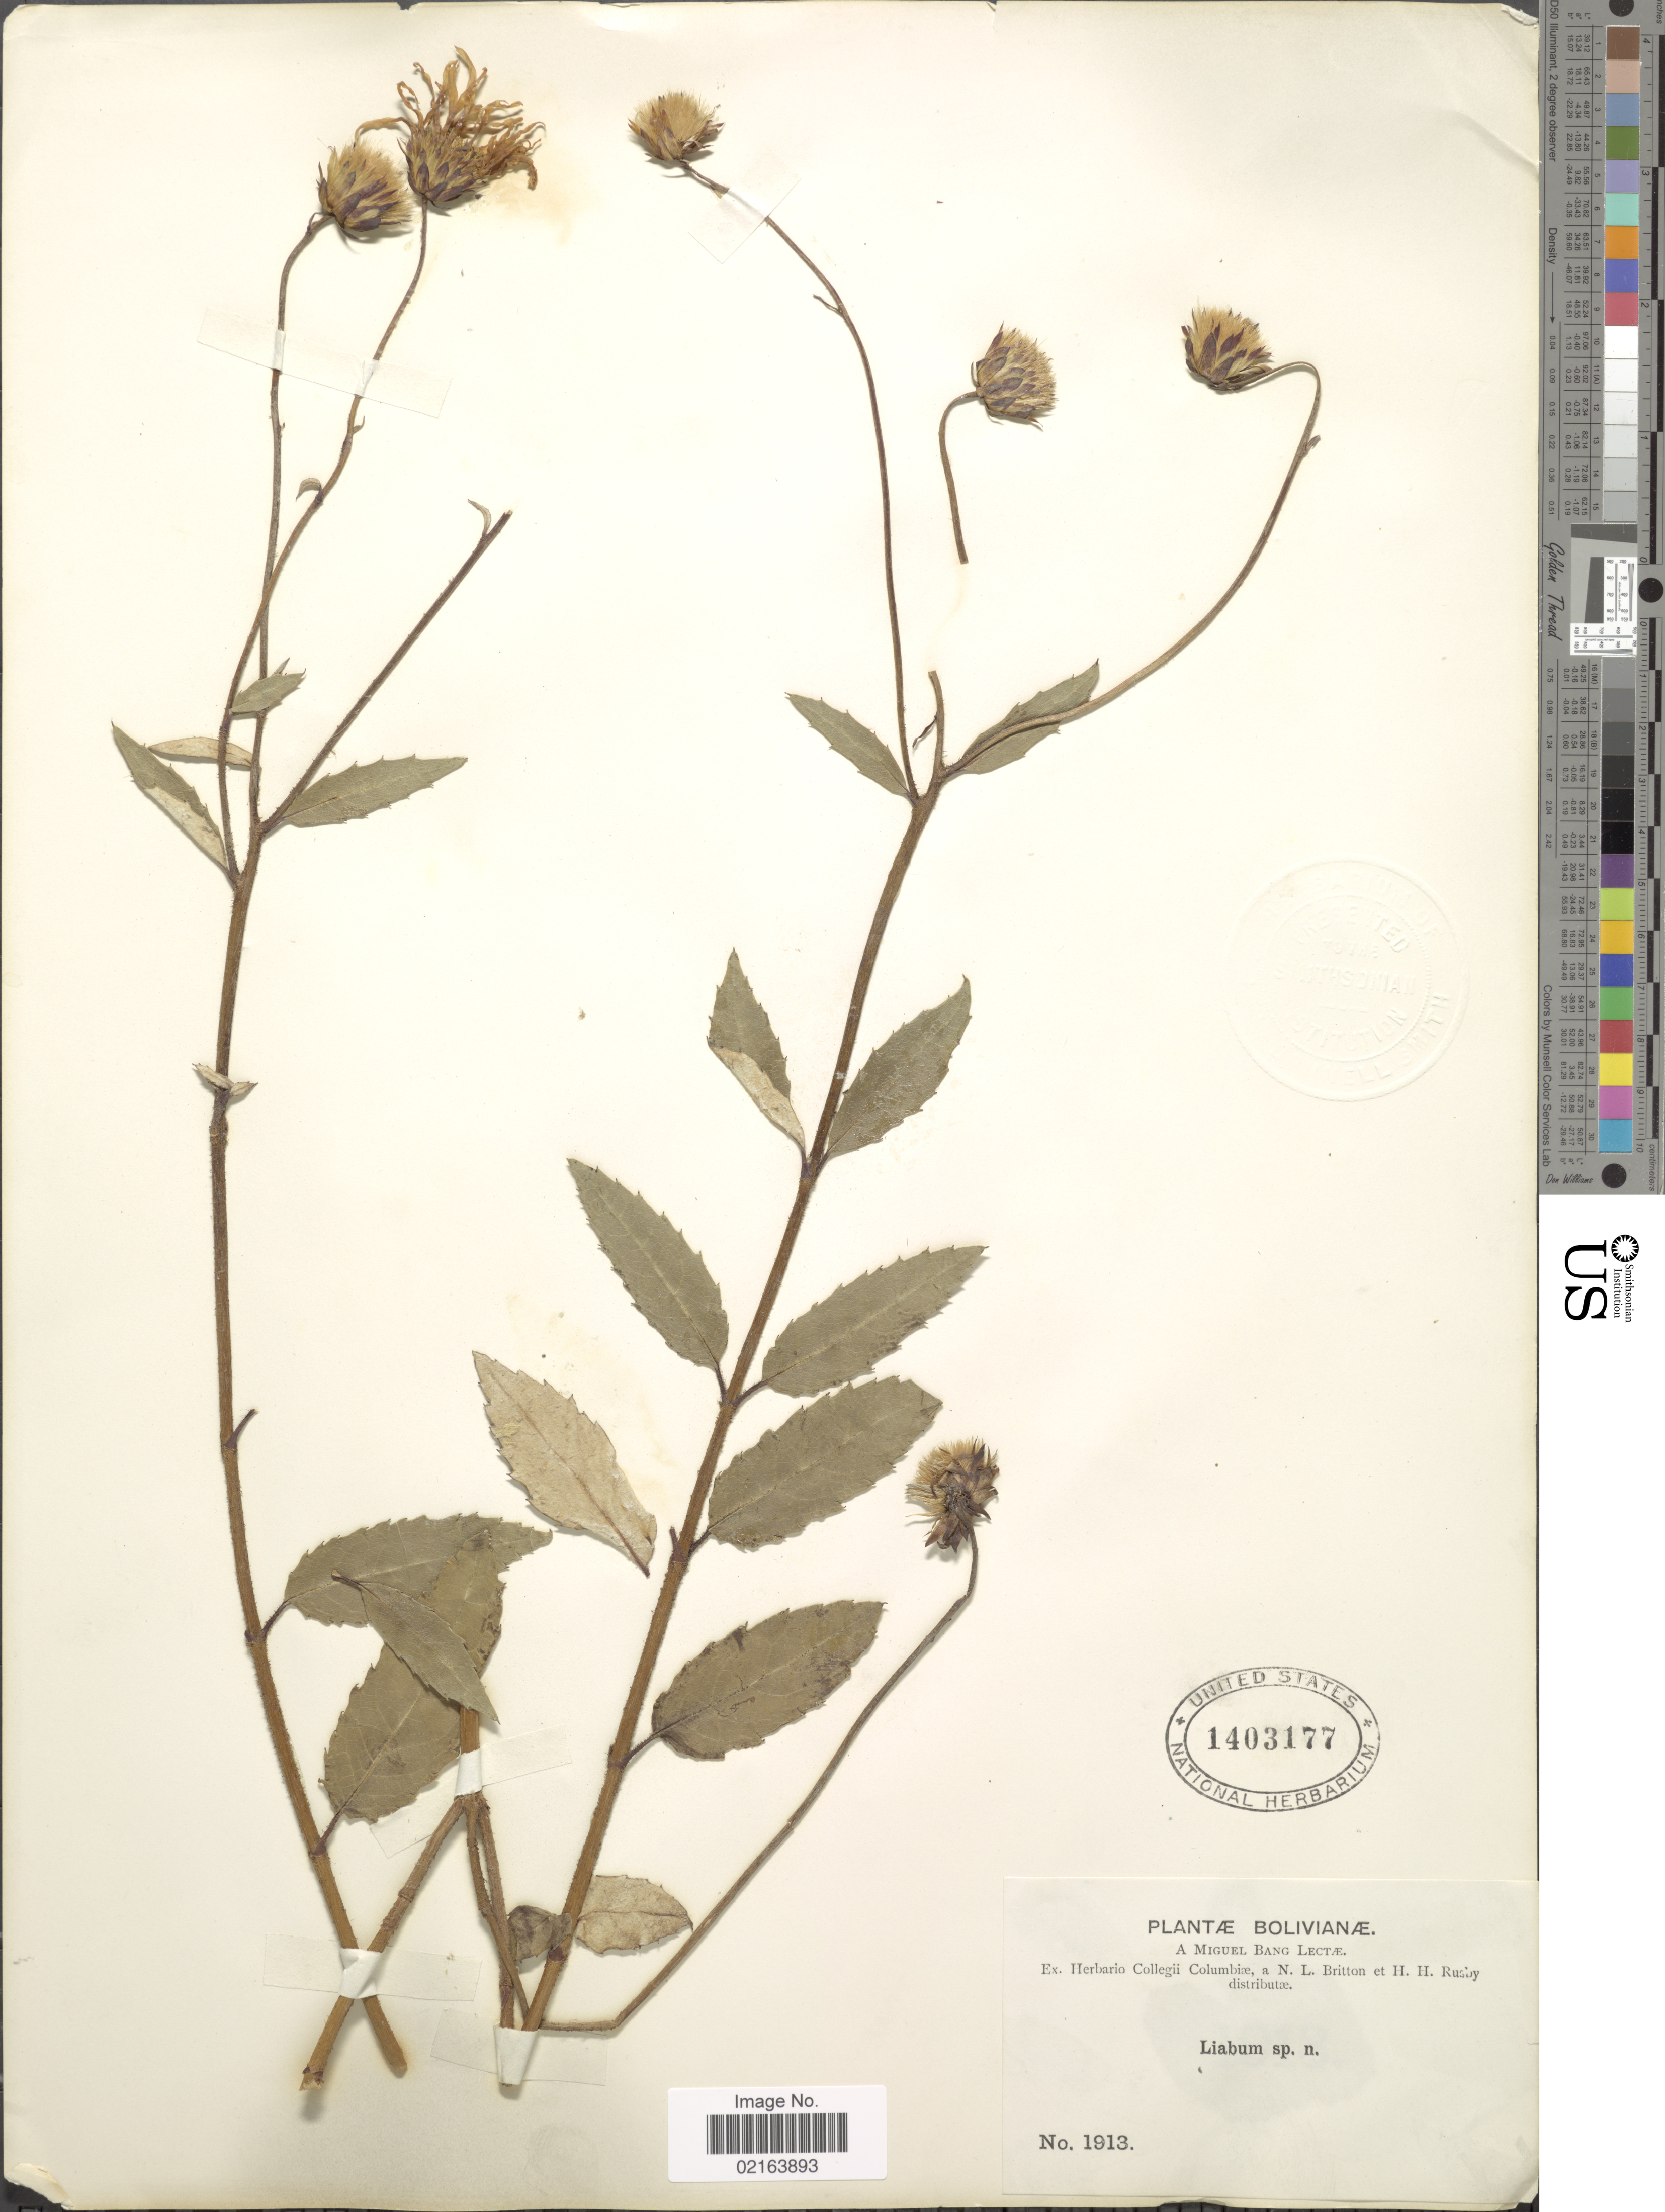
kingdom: Plantae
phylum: Tracheophyta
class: Magnoliopsida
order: Asterales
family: Asteraceae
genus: Munnozia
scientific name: Munnozia rusbyi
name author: (Britton) Britton ex Rusby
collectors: M. Bang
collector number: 1913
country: Bolivia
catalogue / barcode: US 1403177